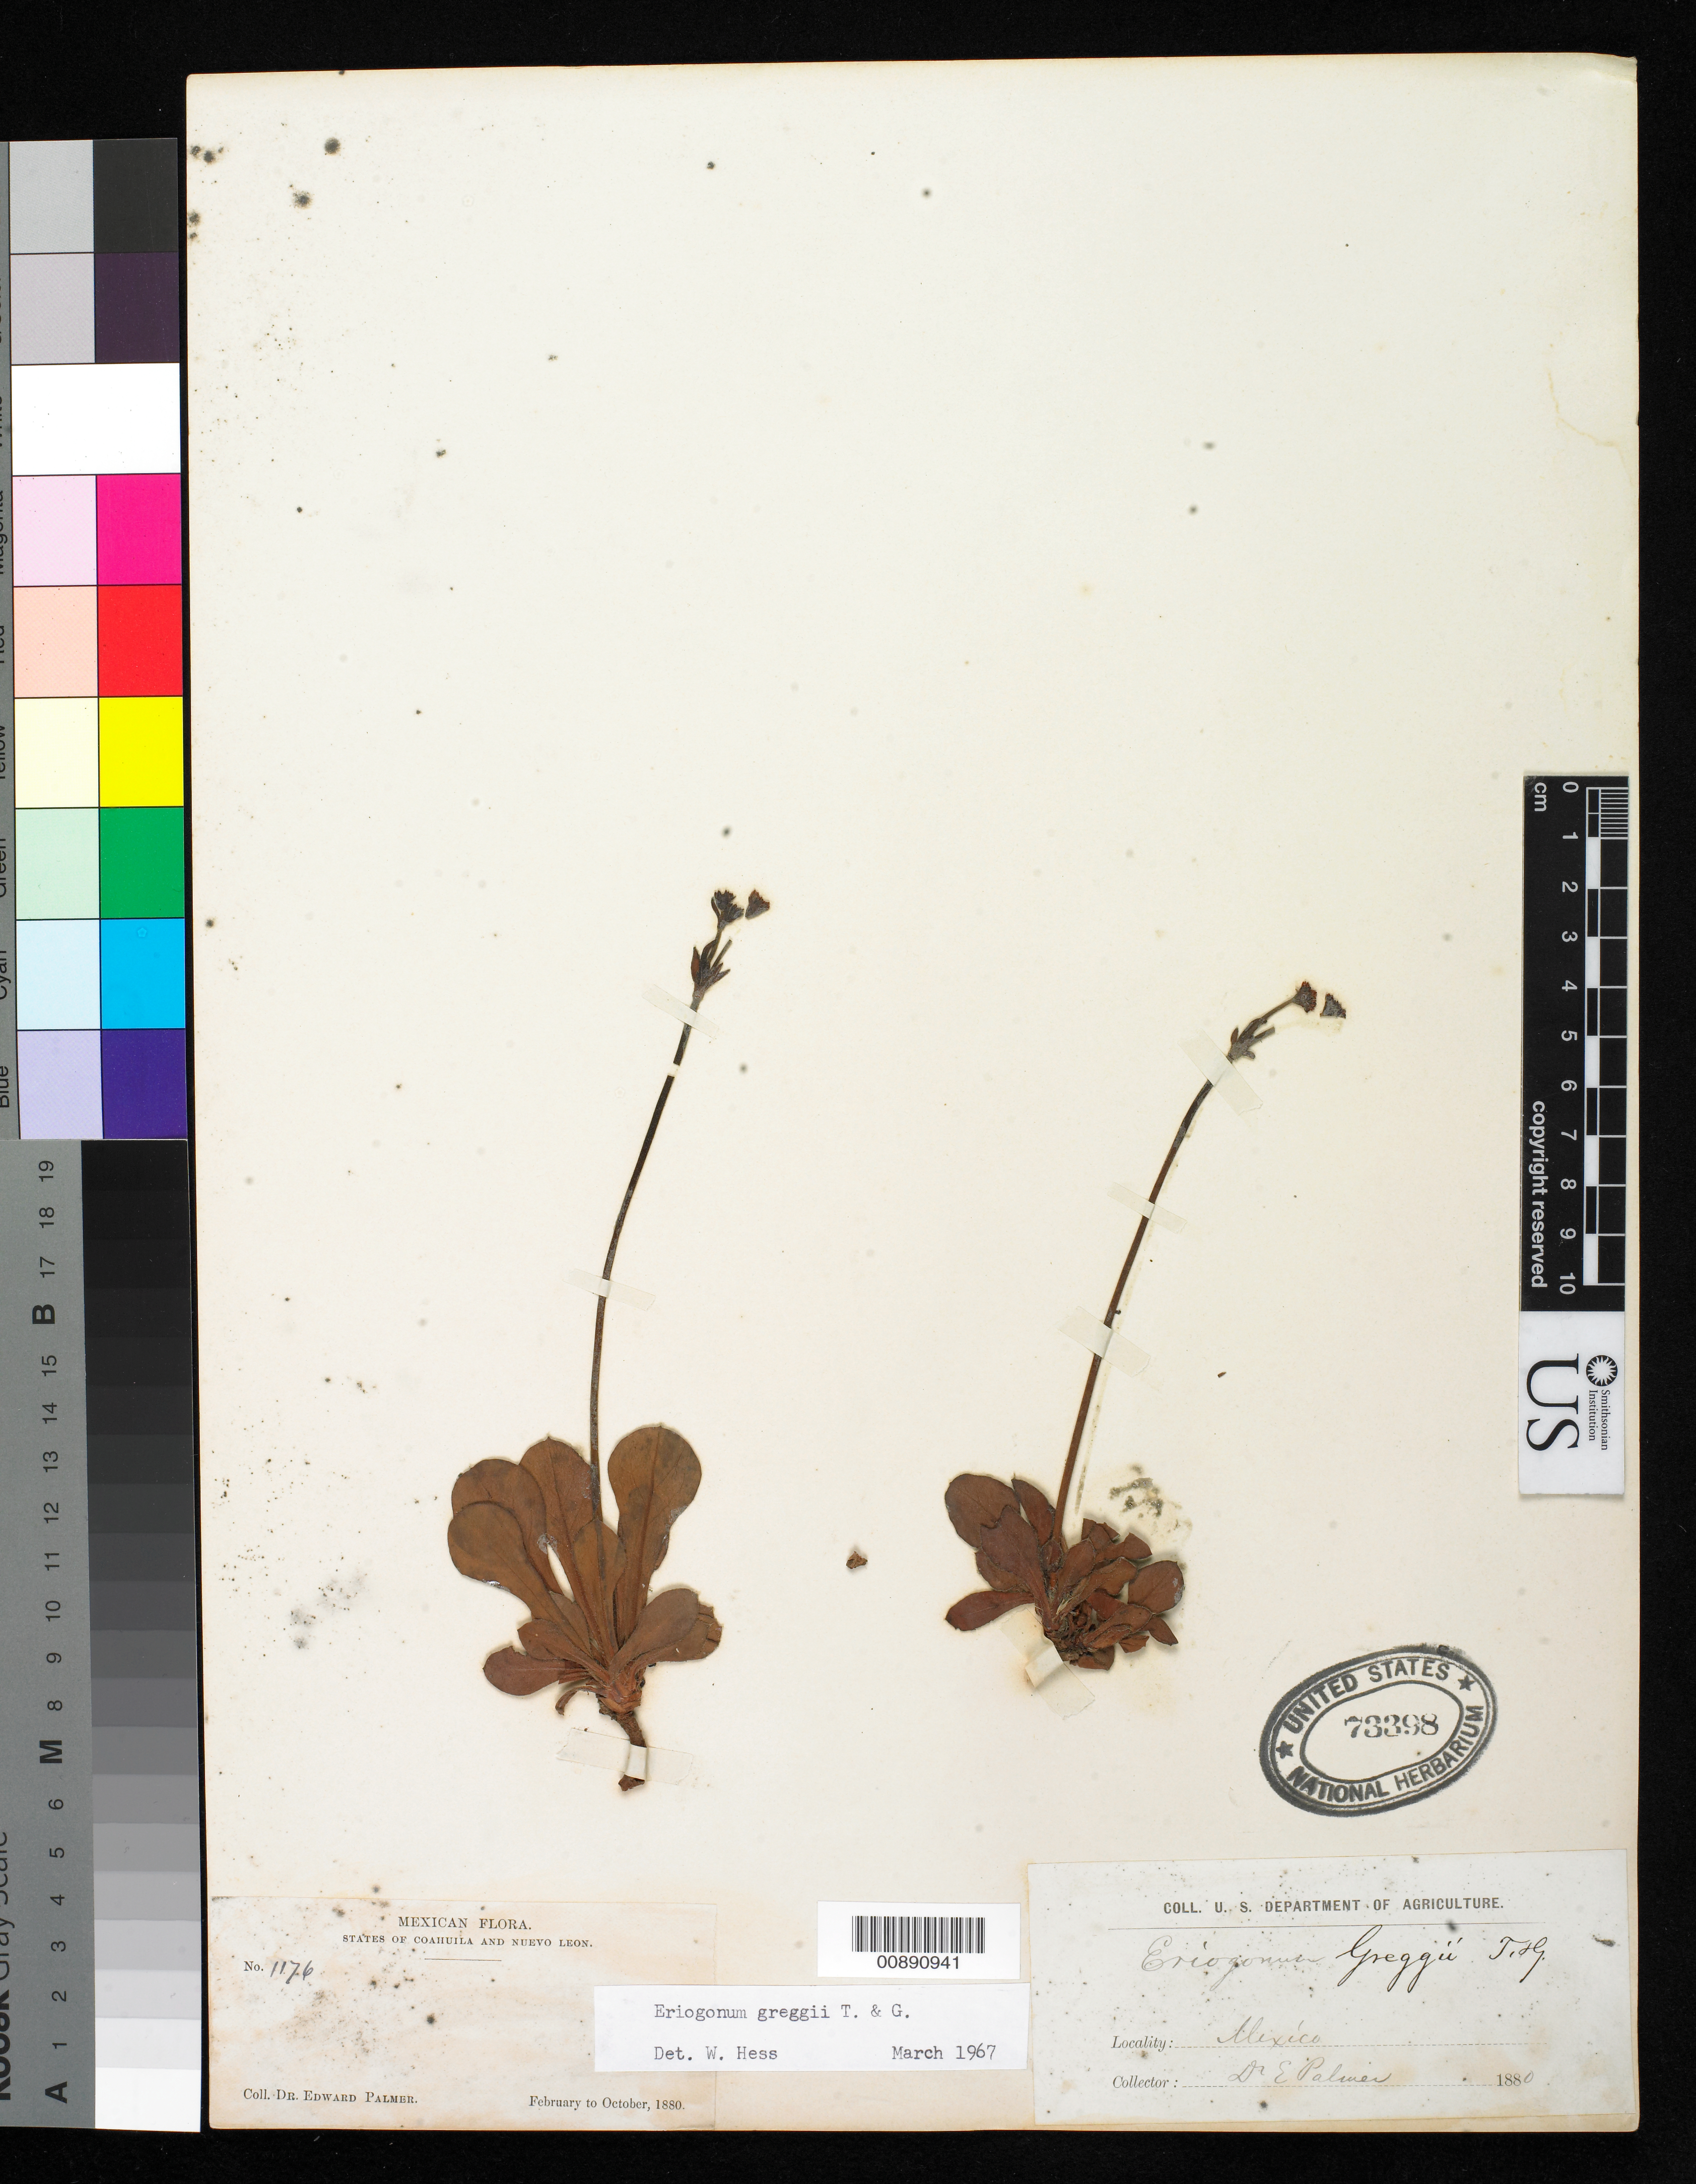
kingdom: Plantae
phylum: Tracheophyta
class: Magnoliopsida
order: Caryophyllales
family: Polygonaceae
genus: Eriogonum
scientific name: Eriogonum greggii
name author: Torr. & A. Gray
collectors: E. Palmer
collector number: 1176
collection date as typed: Feb 1880 to -- Oct 1880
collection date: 1880-02/1880-10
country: Mexico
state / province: Coahuila / Nuevo León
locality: States of Coahuila and Nuevo León.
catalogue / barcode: US 73398